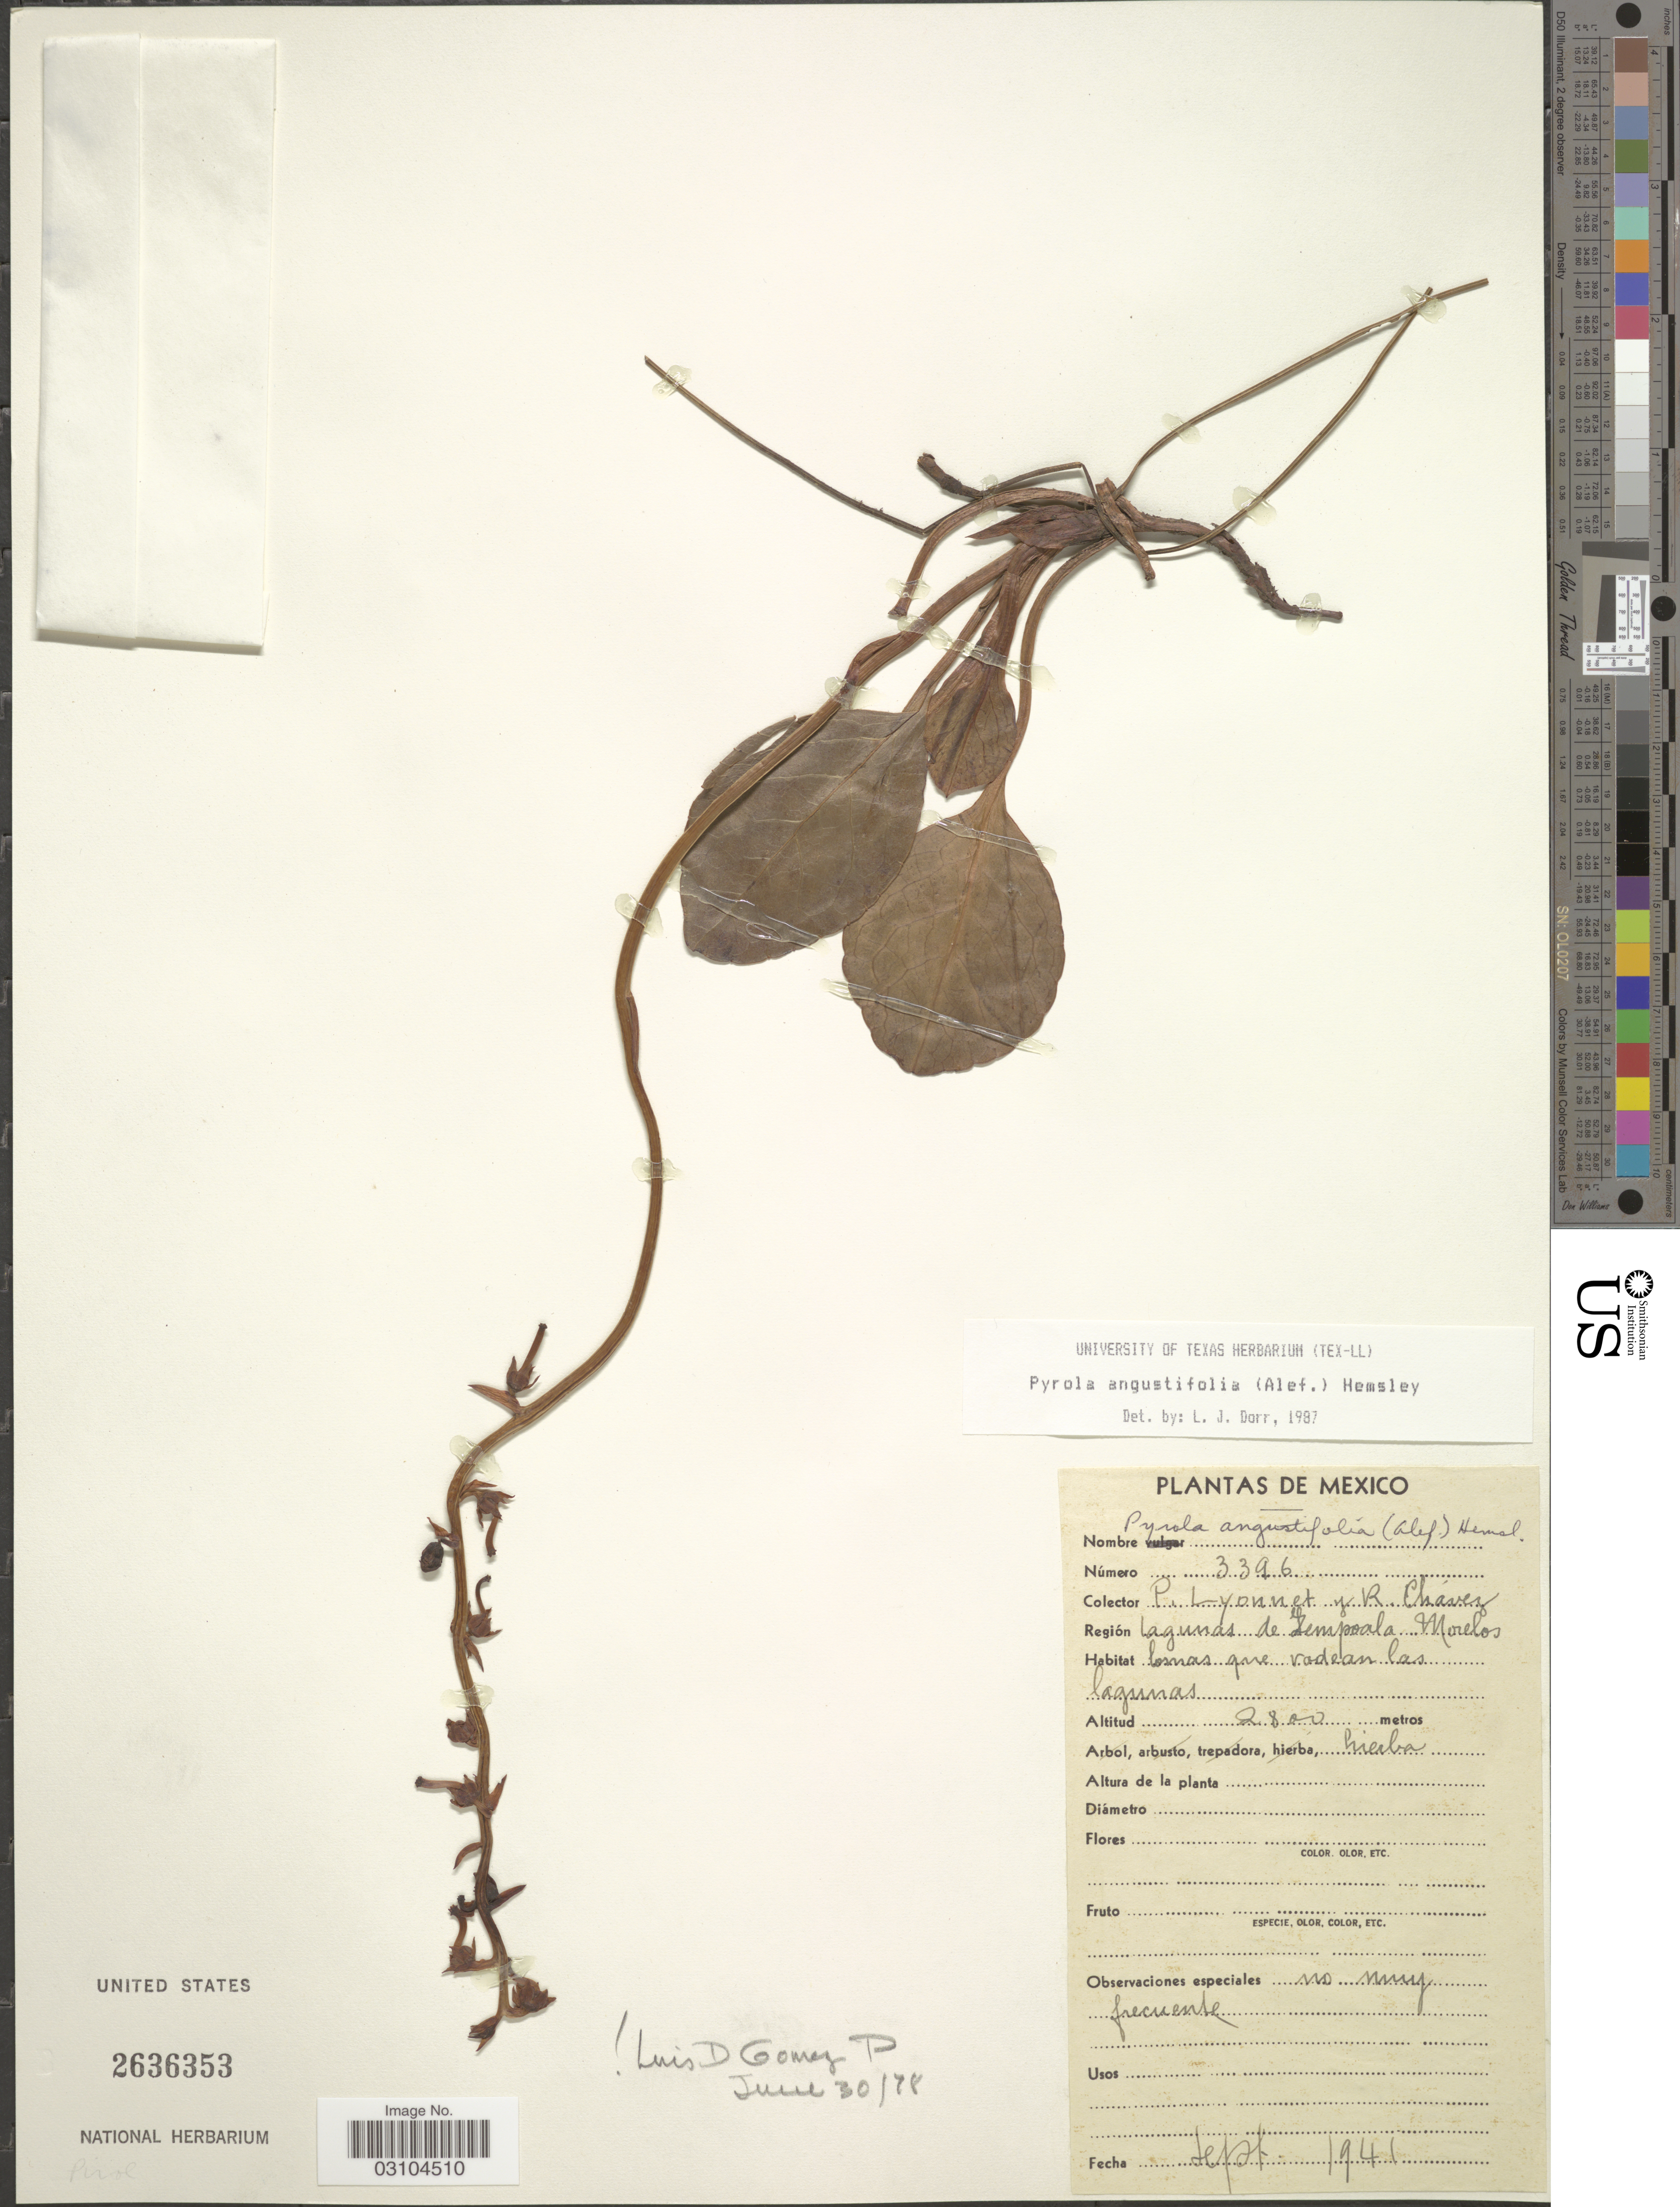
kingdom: Plantae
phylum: Tracheophyta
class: Magnoliopsida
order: Ericales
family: Ericaceae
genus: Pyrola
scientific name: Pyrola angustifolia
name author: (Alef.) Hemsl.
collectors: P. Lyonnet & R. Chávez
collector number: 3396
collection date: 1941-09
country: Mexico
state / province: Morelos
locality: Región Lagunas de Zempoala.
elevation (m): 2800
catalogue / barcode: US 2636353